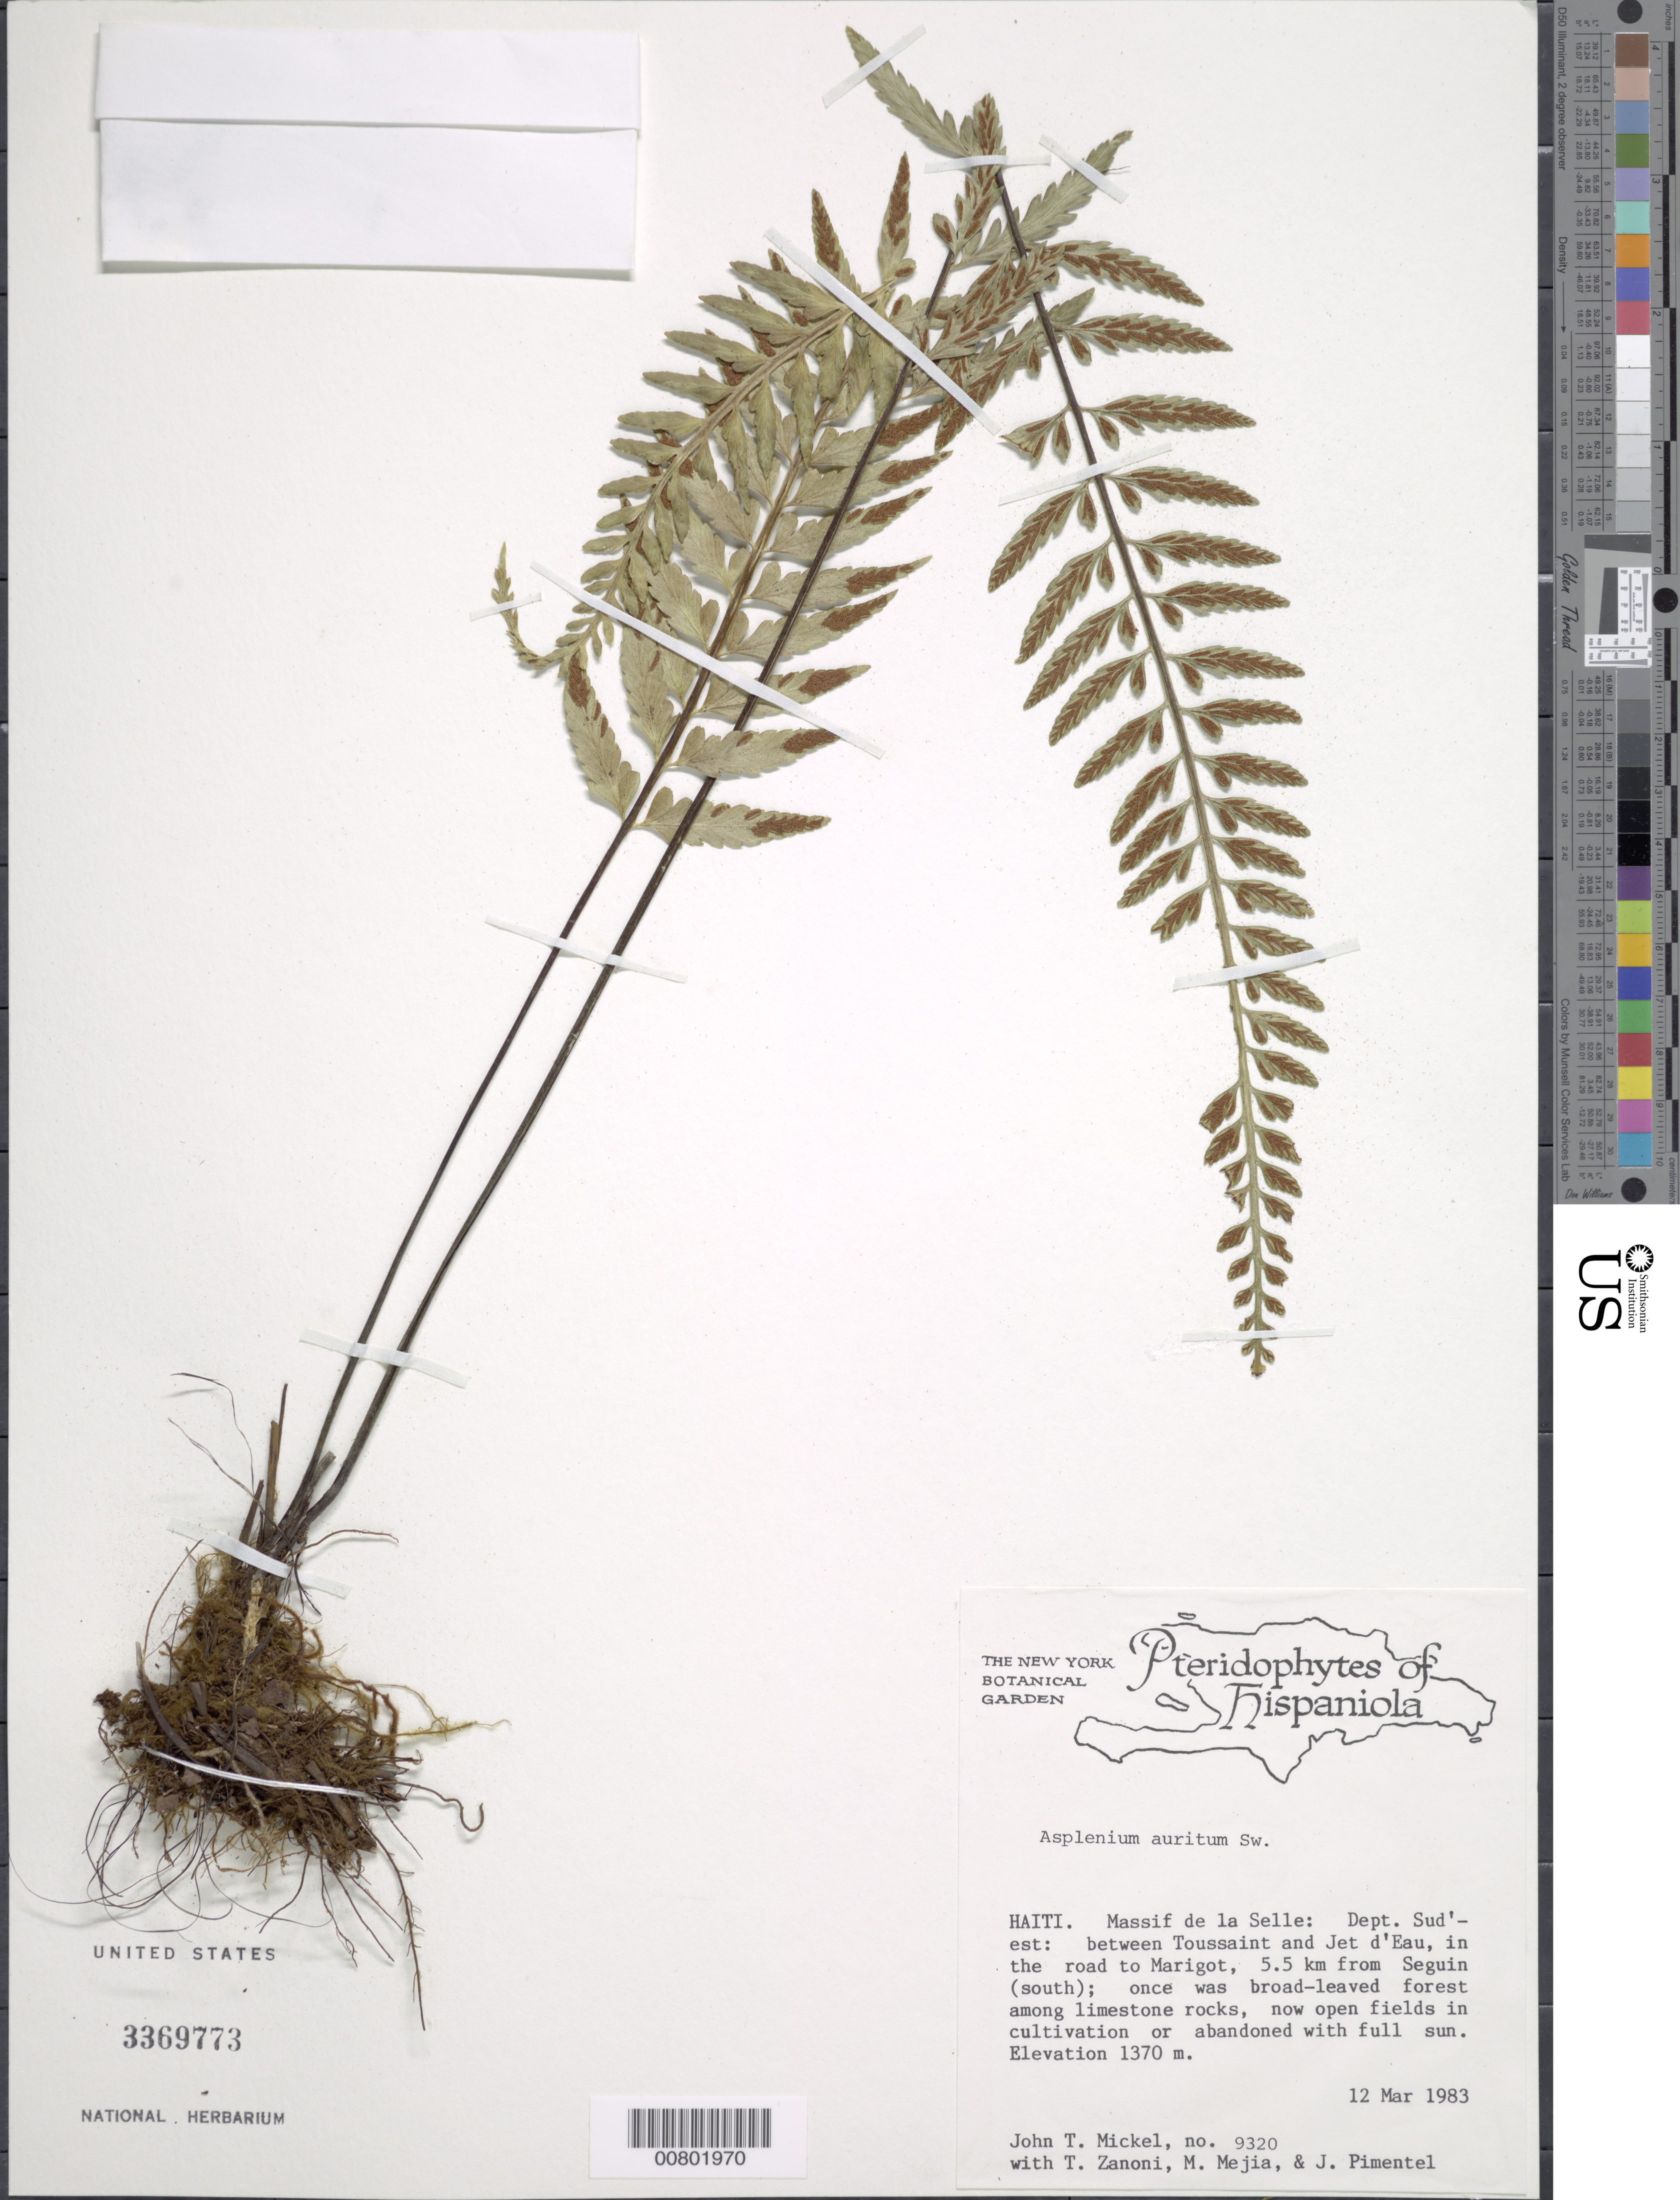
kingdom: Plantae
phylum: Tracheophyta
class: Polypodiopsida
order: Polypodiales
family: Aspleniaceae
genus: Asplenium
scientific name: Asplenium auritum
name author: Sw.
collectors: J. T. Mickel, T. A. Zanoni, M. Mejia & J. Pimentel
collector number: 9320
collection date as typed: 12 Mar 1983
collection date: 1983-03-12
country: Haiti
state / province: Sud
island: Hispaniola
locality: Massif de la Selle, between Toussaint and Jet d'Eau, road to Marigot, 5.5 km from Seguin (south)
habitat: Once broad-leaved forest among limestone rocks, now open fields in cultivation or abandoned with full sun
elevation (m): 1370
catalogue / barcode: US 3369773